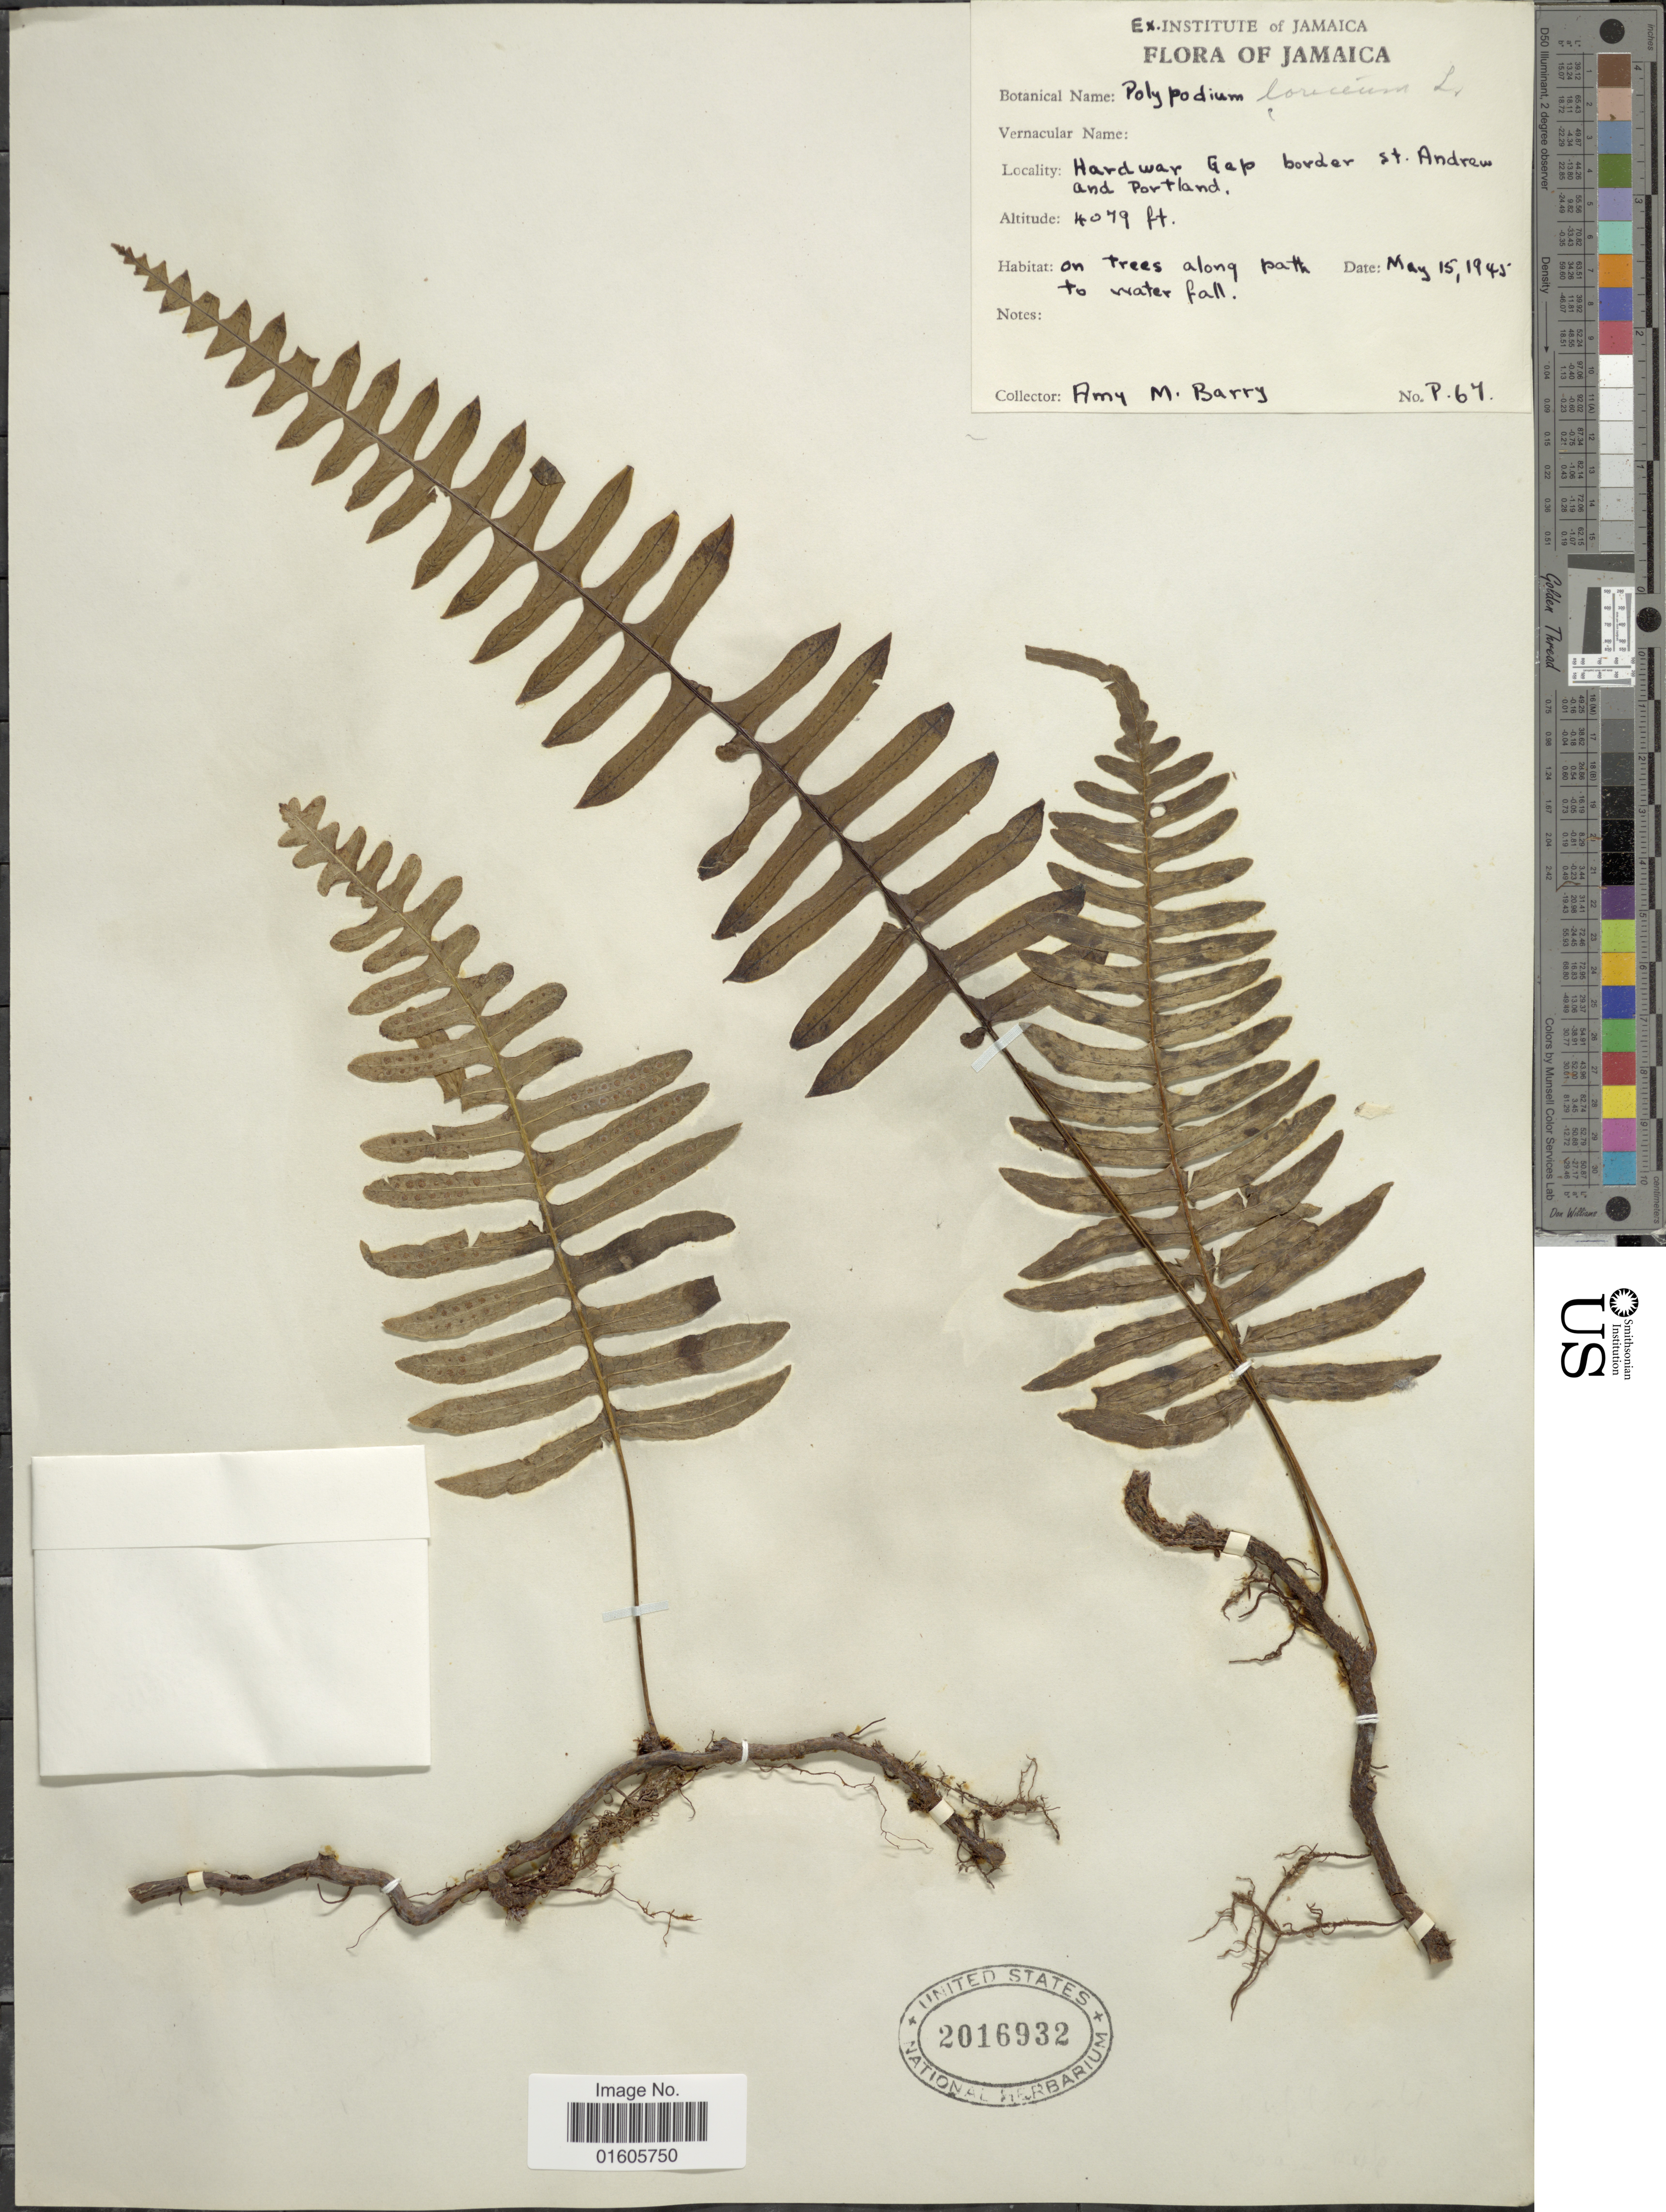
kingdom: Plantae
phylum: Tracheophyta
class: Polypodiopsida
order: Polypodiales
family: Polypodiaceae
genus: Serpocaulon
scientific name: Serpocaulon loriceum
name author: (L.) A.R. Sm.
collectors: A. Barry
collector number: P67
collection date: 1945-05-15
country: Jamaica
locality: Hardwar Gap border St. Andrew and Portland.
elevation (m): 1243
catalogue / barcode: US 2016932